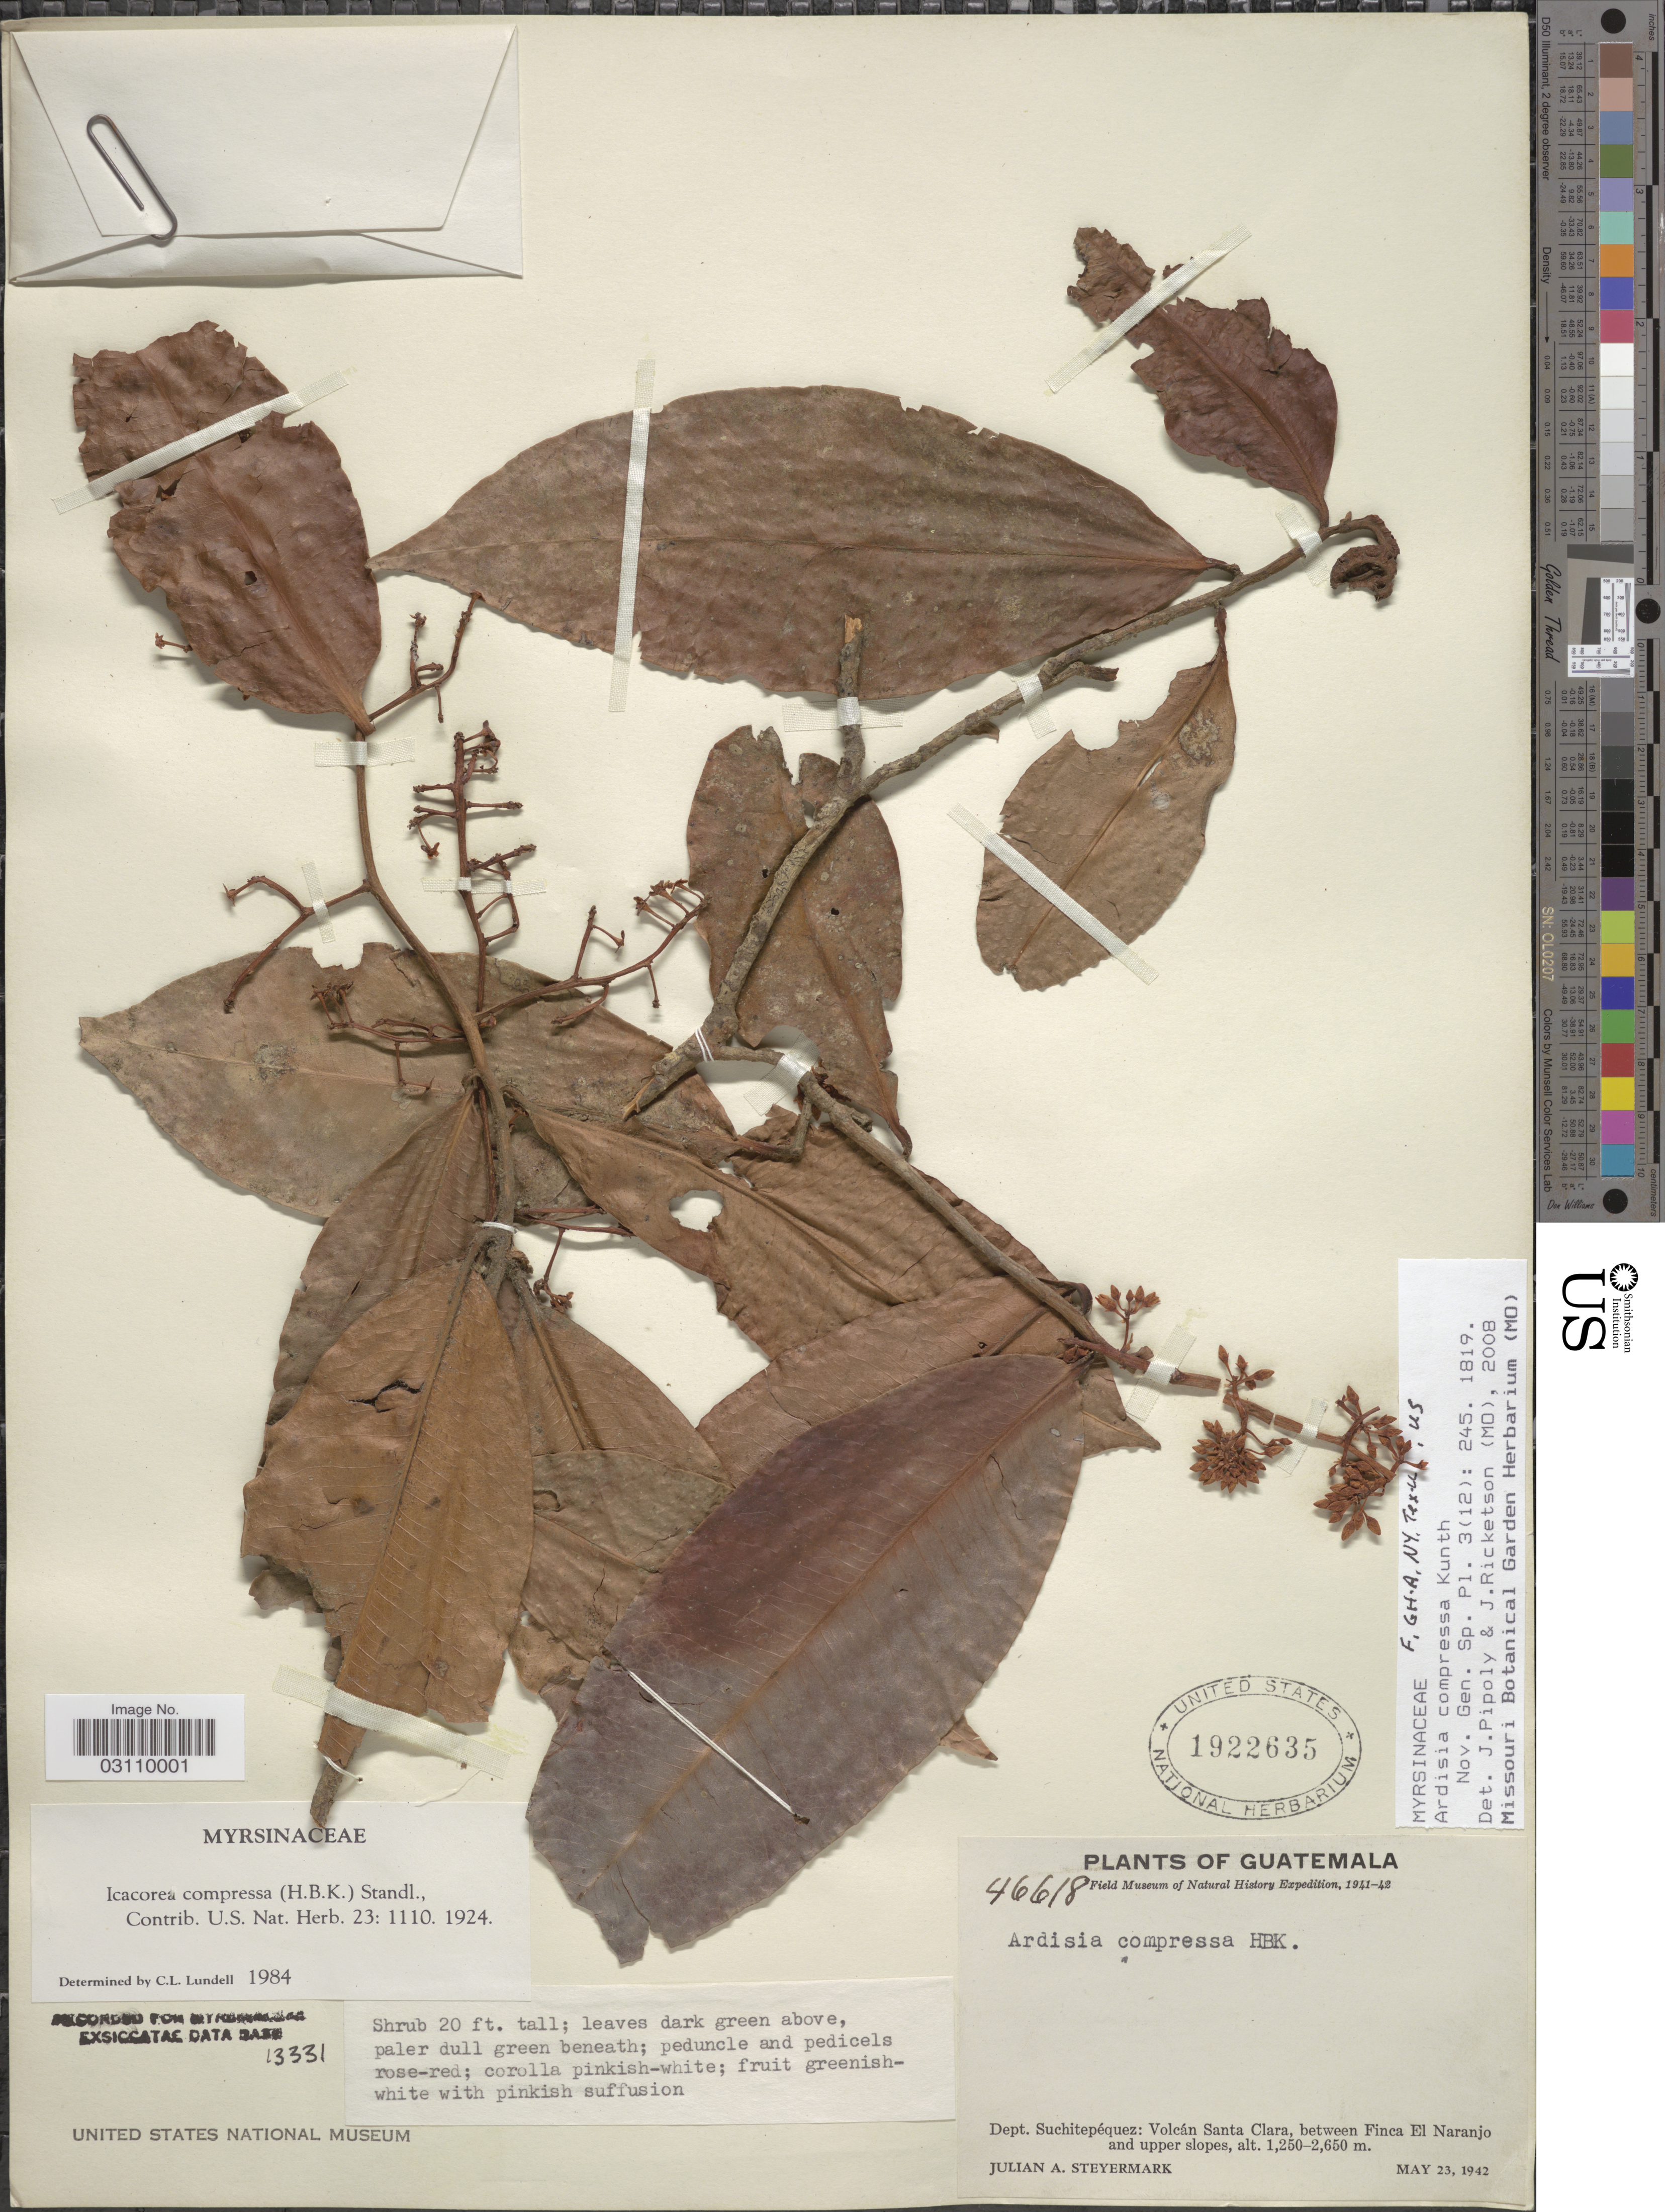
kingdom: Plantae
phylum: Tracheophyta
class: Magnoliopsida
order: Ericales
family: Primulaceae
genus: Ardisia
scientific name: Ardisia compressa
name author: Kunth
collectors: J. Steyermark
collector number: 46618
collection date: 1942-05-23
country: Guatemala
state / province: Suchitepéquez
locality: Dept. Suchitepéquez: Volcán Santa Clara, between Finca El Naranjo and upper slopes.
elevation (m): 1250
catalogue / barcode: US 1922635